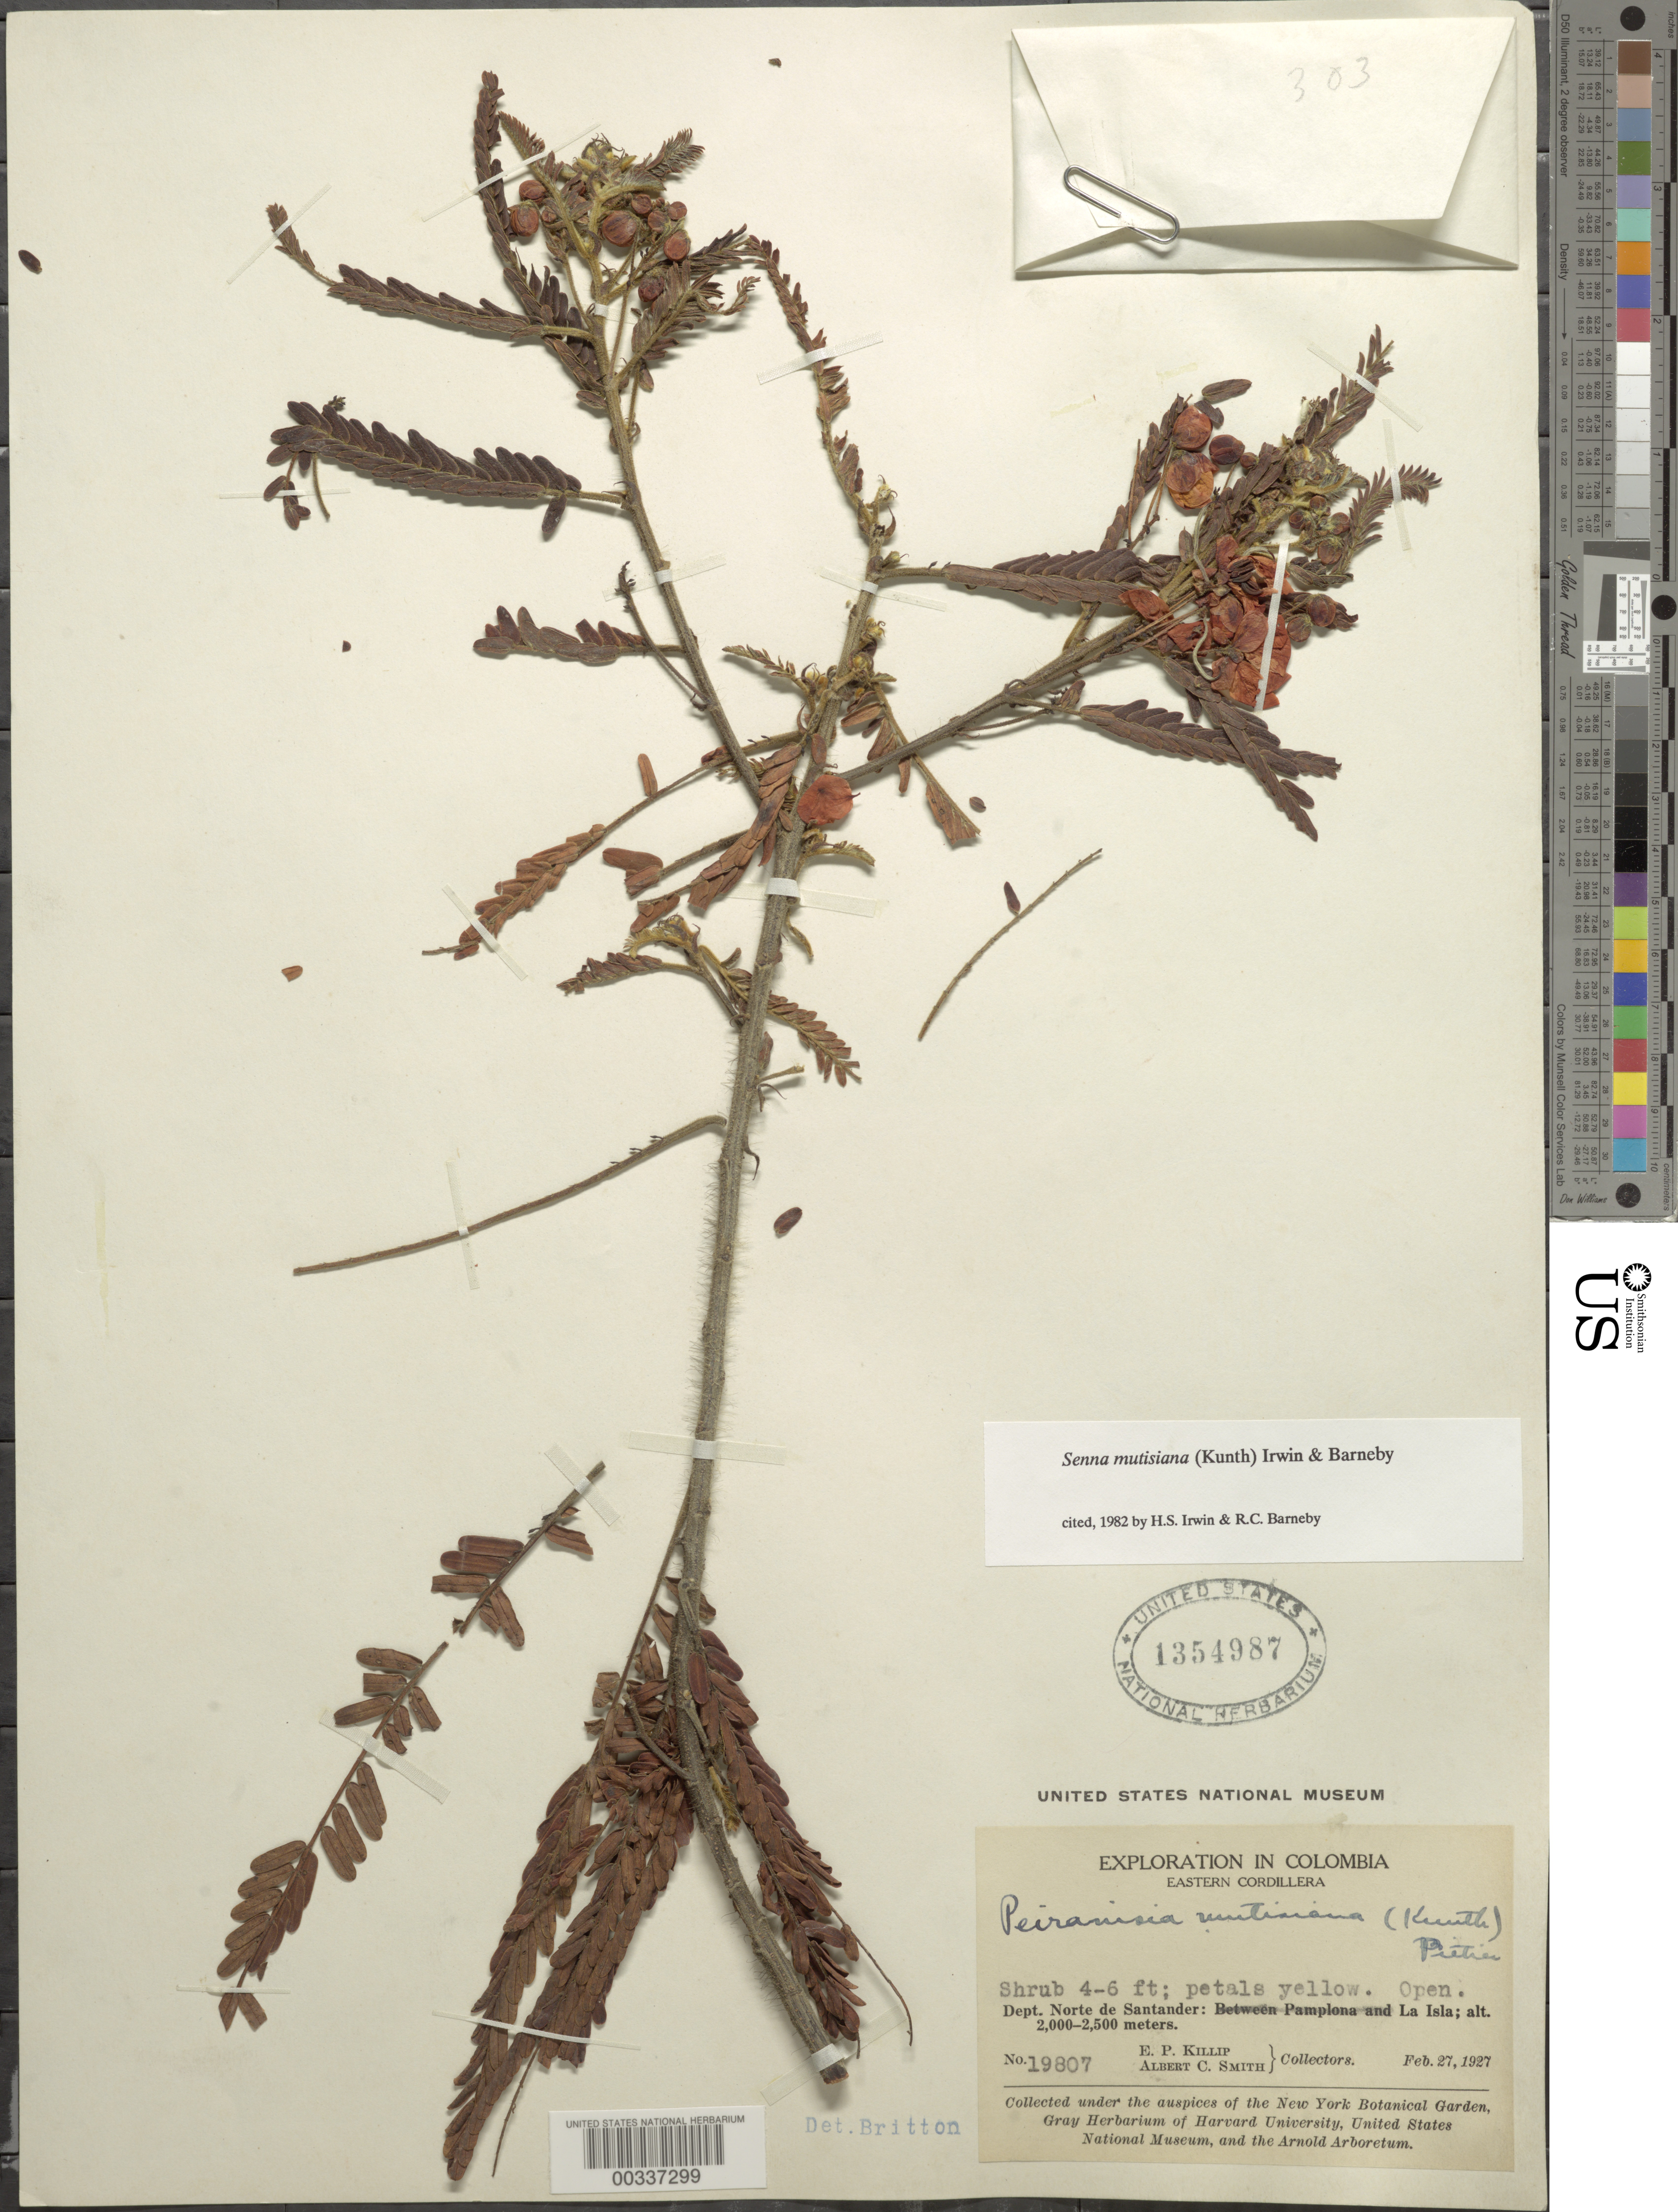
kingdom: Plantae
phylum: Tracheophyta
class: Magnoliopsida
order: Fabales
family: Fabaceae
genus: Senna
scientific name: Senna mutisiana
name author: (Kunth) H.S. Irwin & Barneby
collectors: E. P. Killip & A. C. Smith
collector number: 19807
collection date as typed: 27 Feb 1927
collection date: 1927-02-27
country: Colombia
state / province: Norte de Santander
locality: La Isla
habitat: Open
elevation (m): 2000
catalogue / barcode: US 1354987